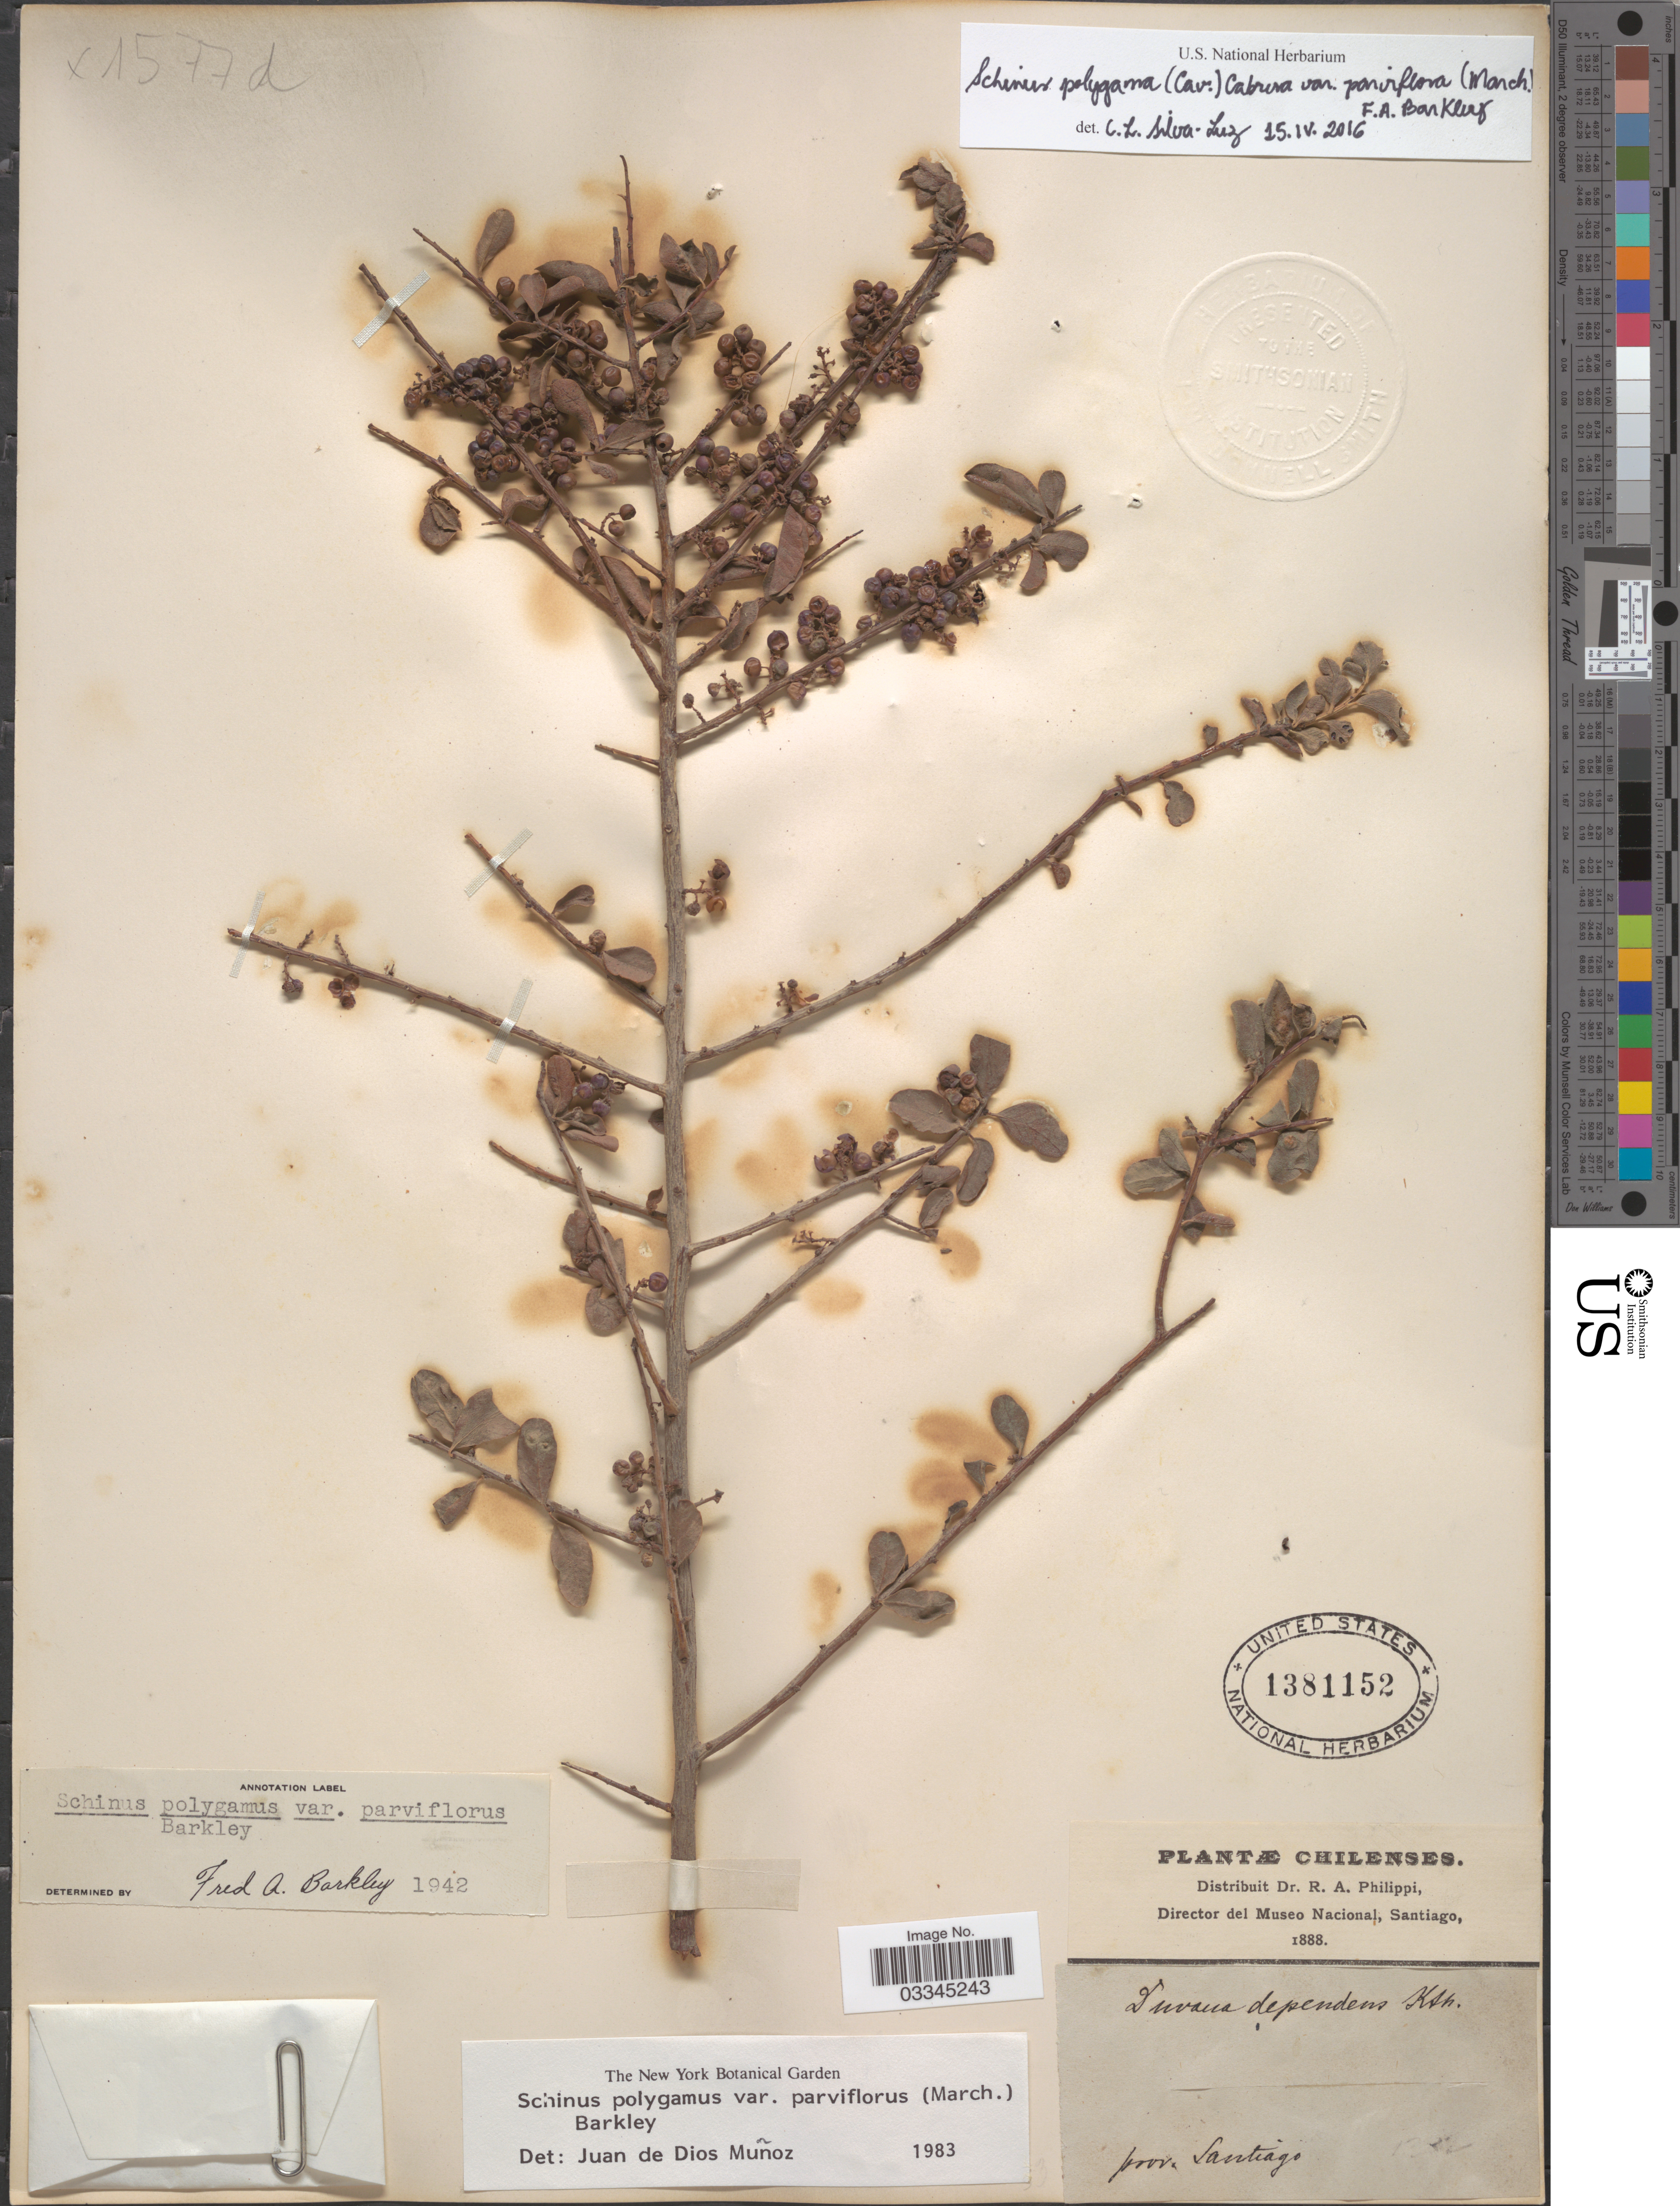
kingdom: Plantae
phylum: Tracheophyta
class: Magnoliopsida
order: Sapindales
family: Anacardiaceae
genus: Schinus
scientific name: Schinus polygama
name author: (Cav.) Cabrera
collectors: ex. herb. R.A. Philippi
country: Chile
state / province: Región Metropolitana (RM)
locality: Prov. Santiago.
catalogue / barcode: US 1381152